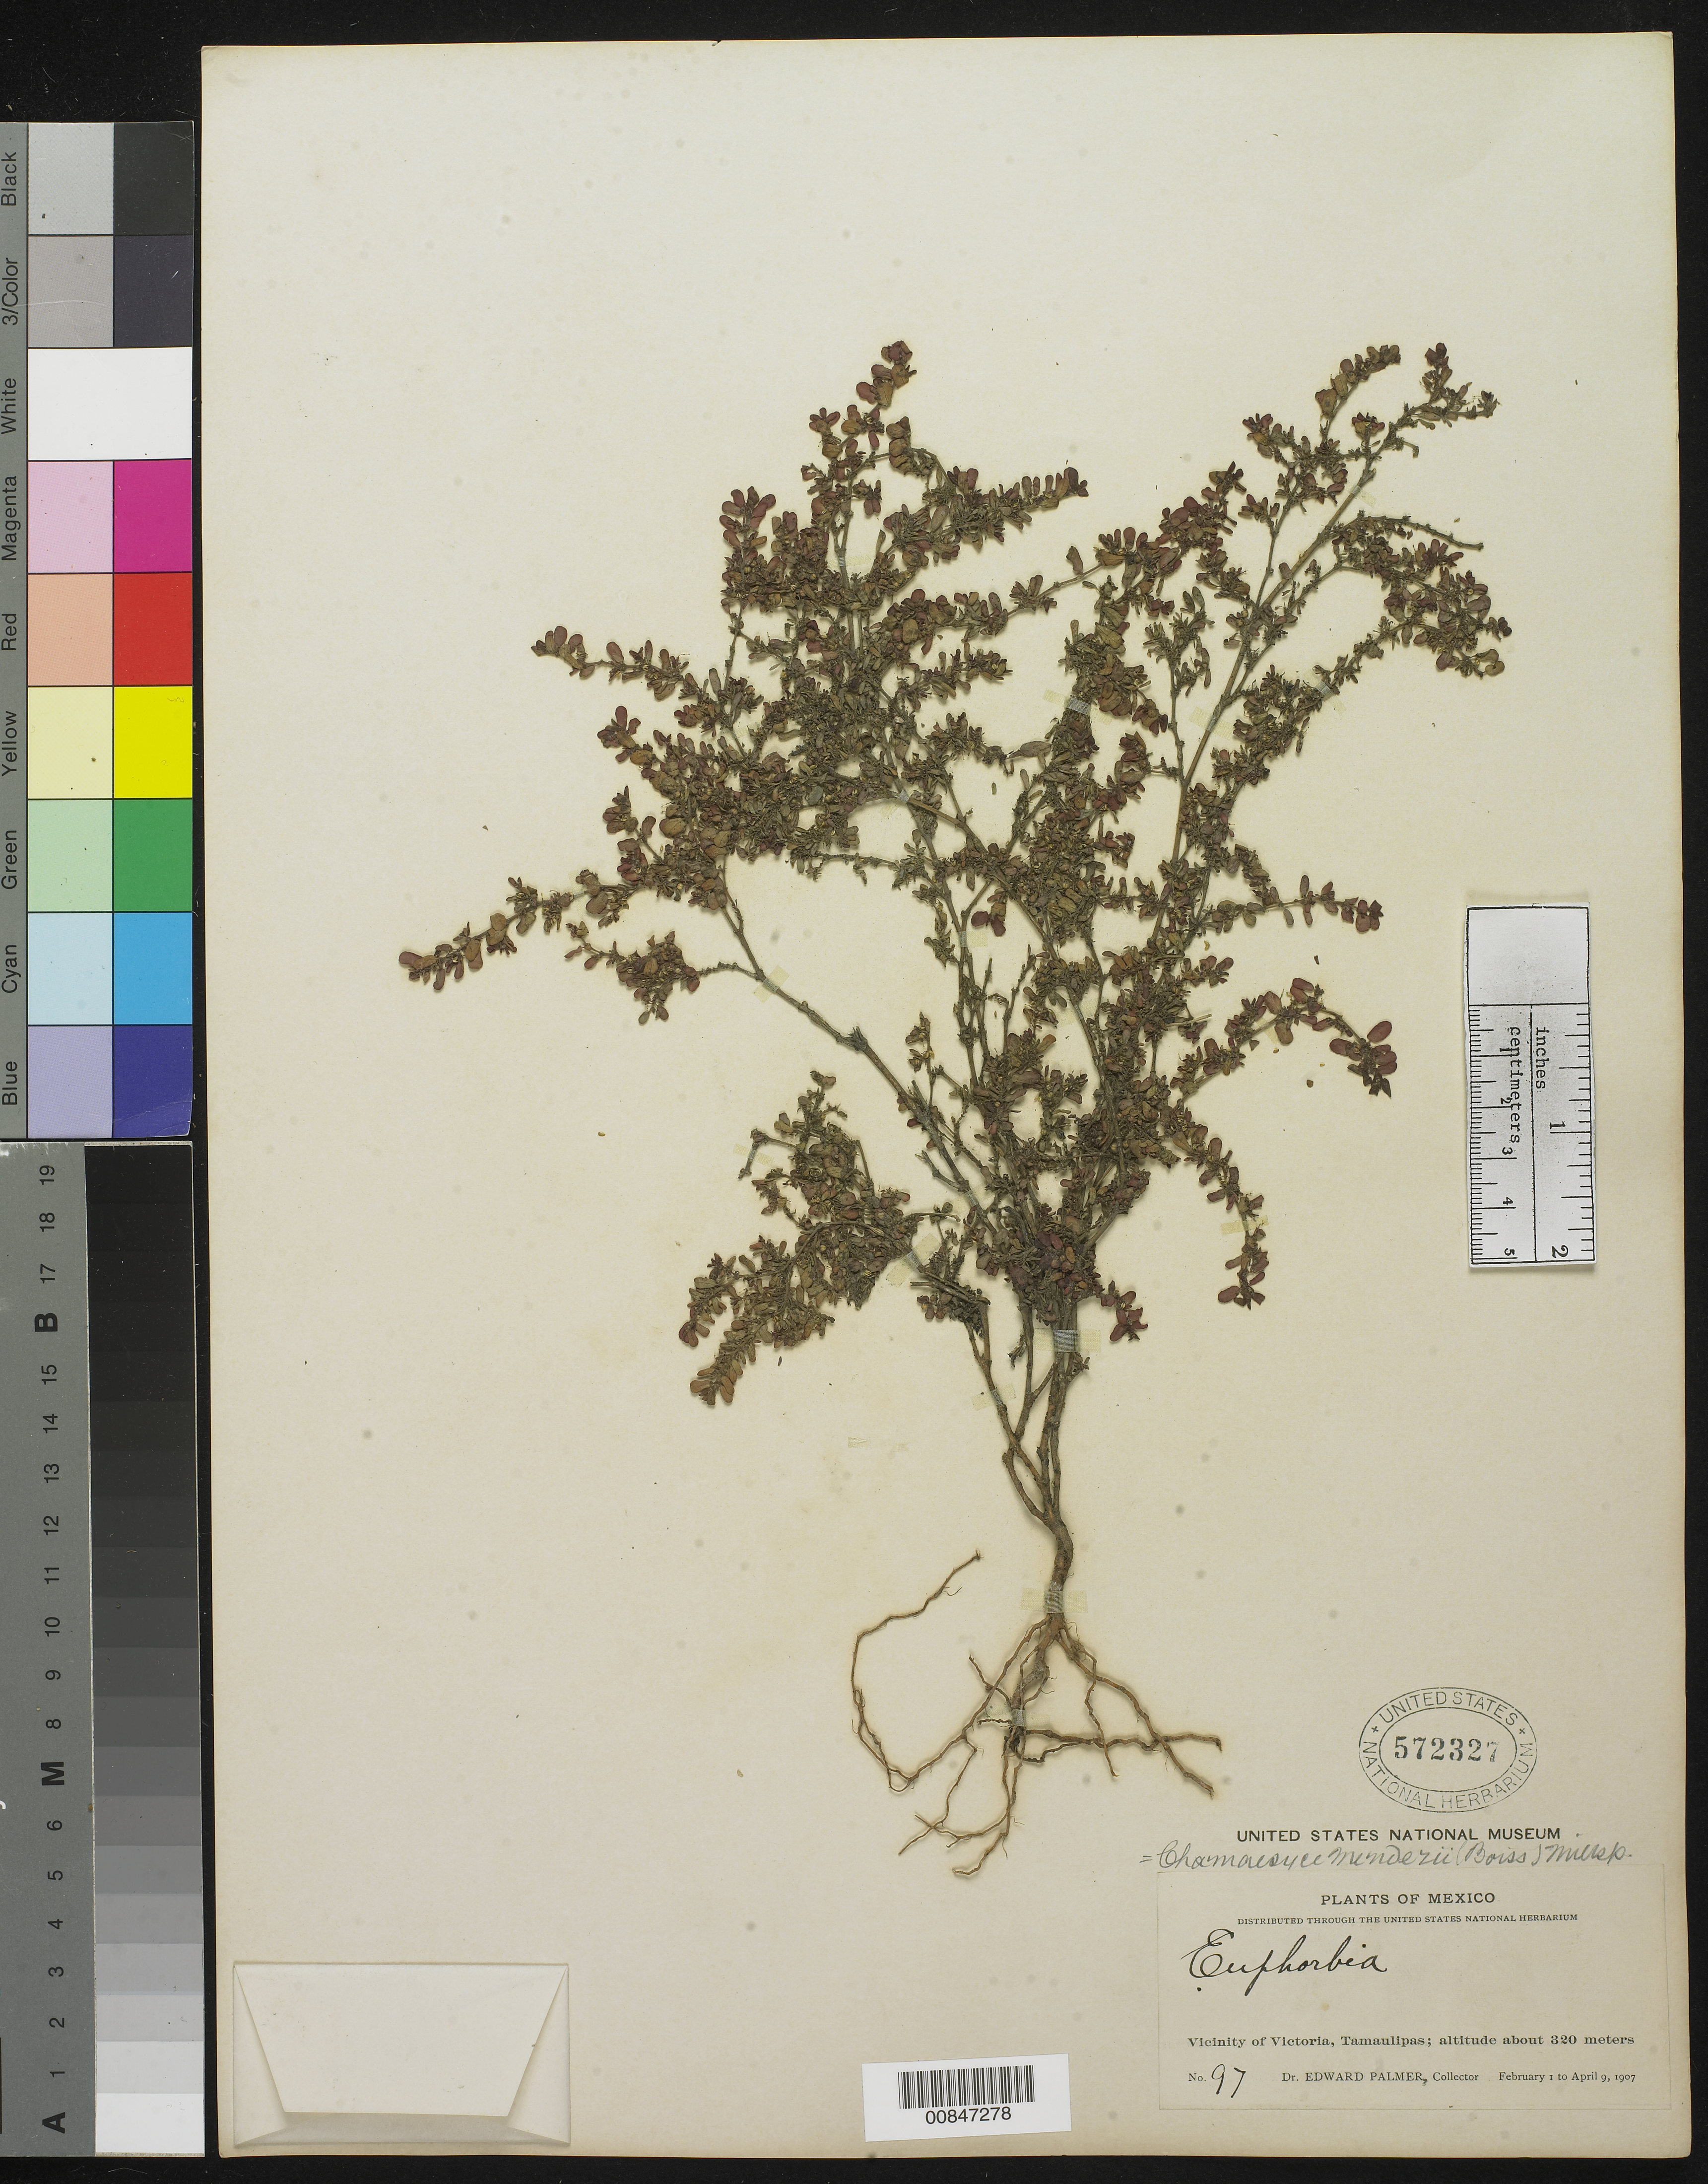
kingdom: Plantae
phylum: Tracheophyta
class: Magnoliopsida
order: Malpighiales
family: Euphorbiaceae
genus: Euphorbia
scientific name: Euphorbia mendezii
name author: Boiss.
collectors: E. Palmer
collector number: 97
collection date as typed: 01 Feb 1907 to 09 Apr 1907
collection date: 1907-02-01/1907-04-09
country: Mexico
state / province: Tamaulipas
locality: Vicinity of Victoria.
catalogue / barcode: US 572327